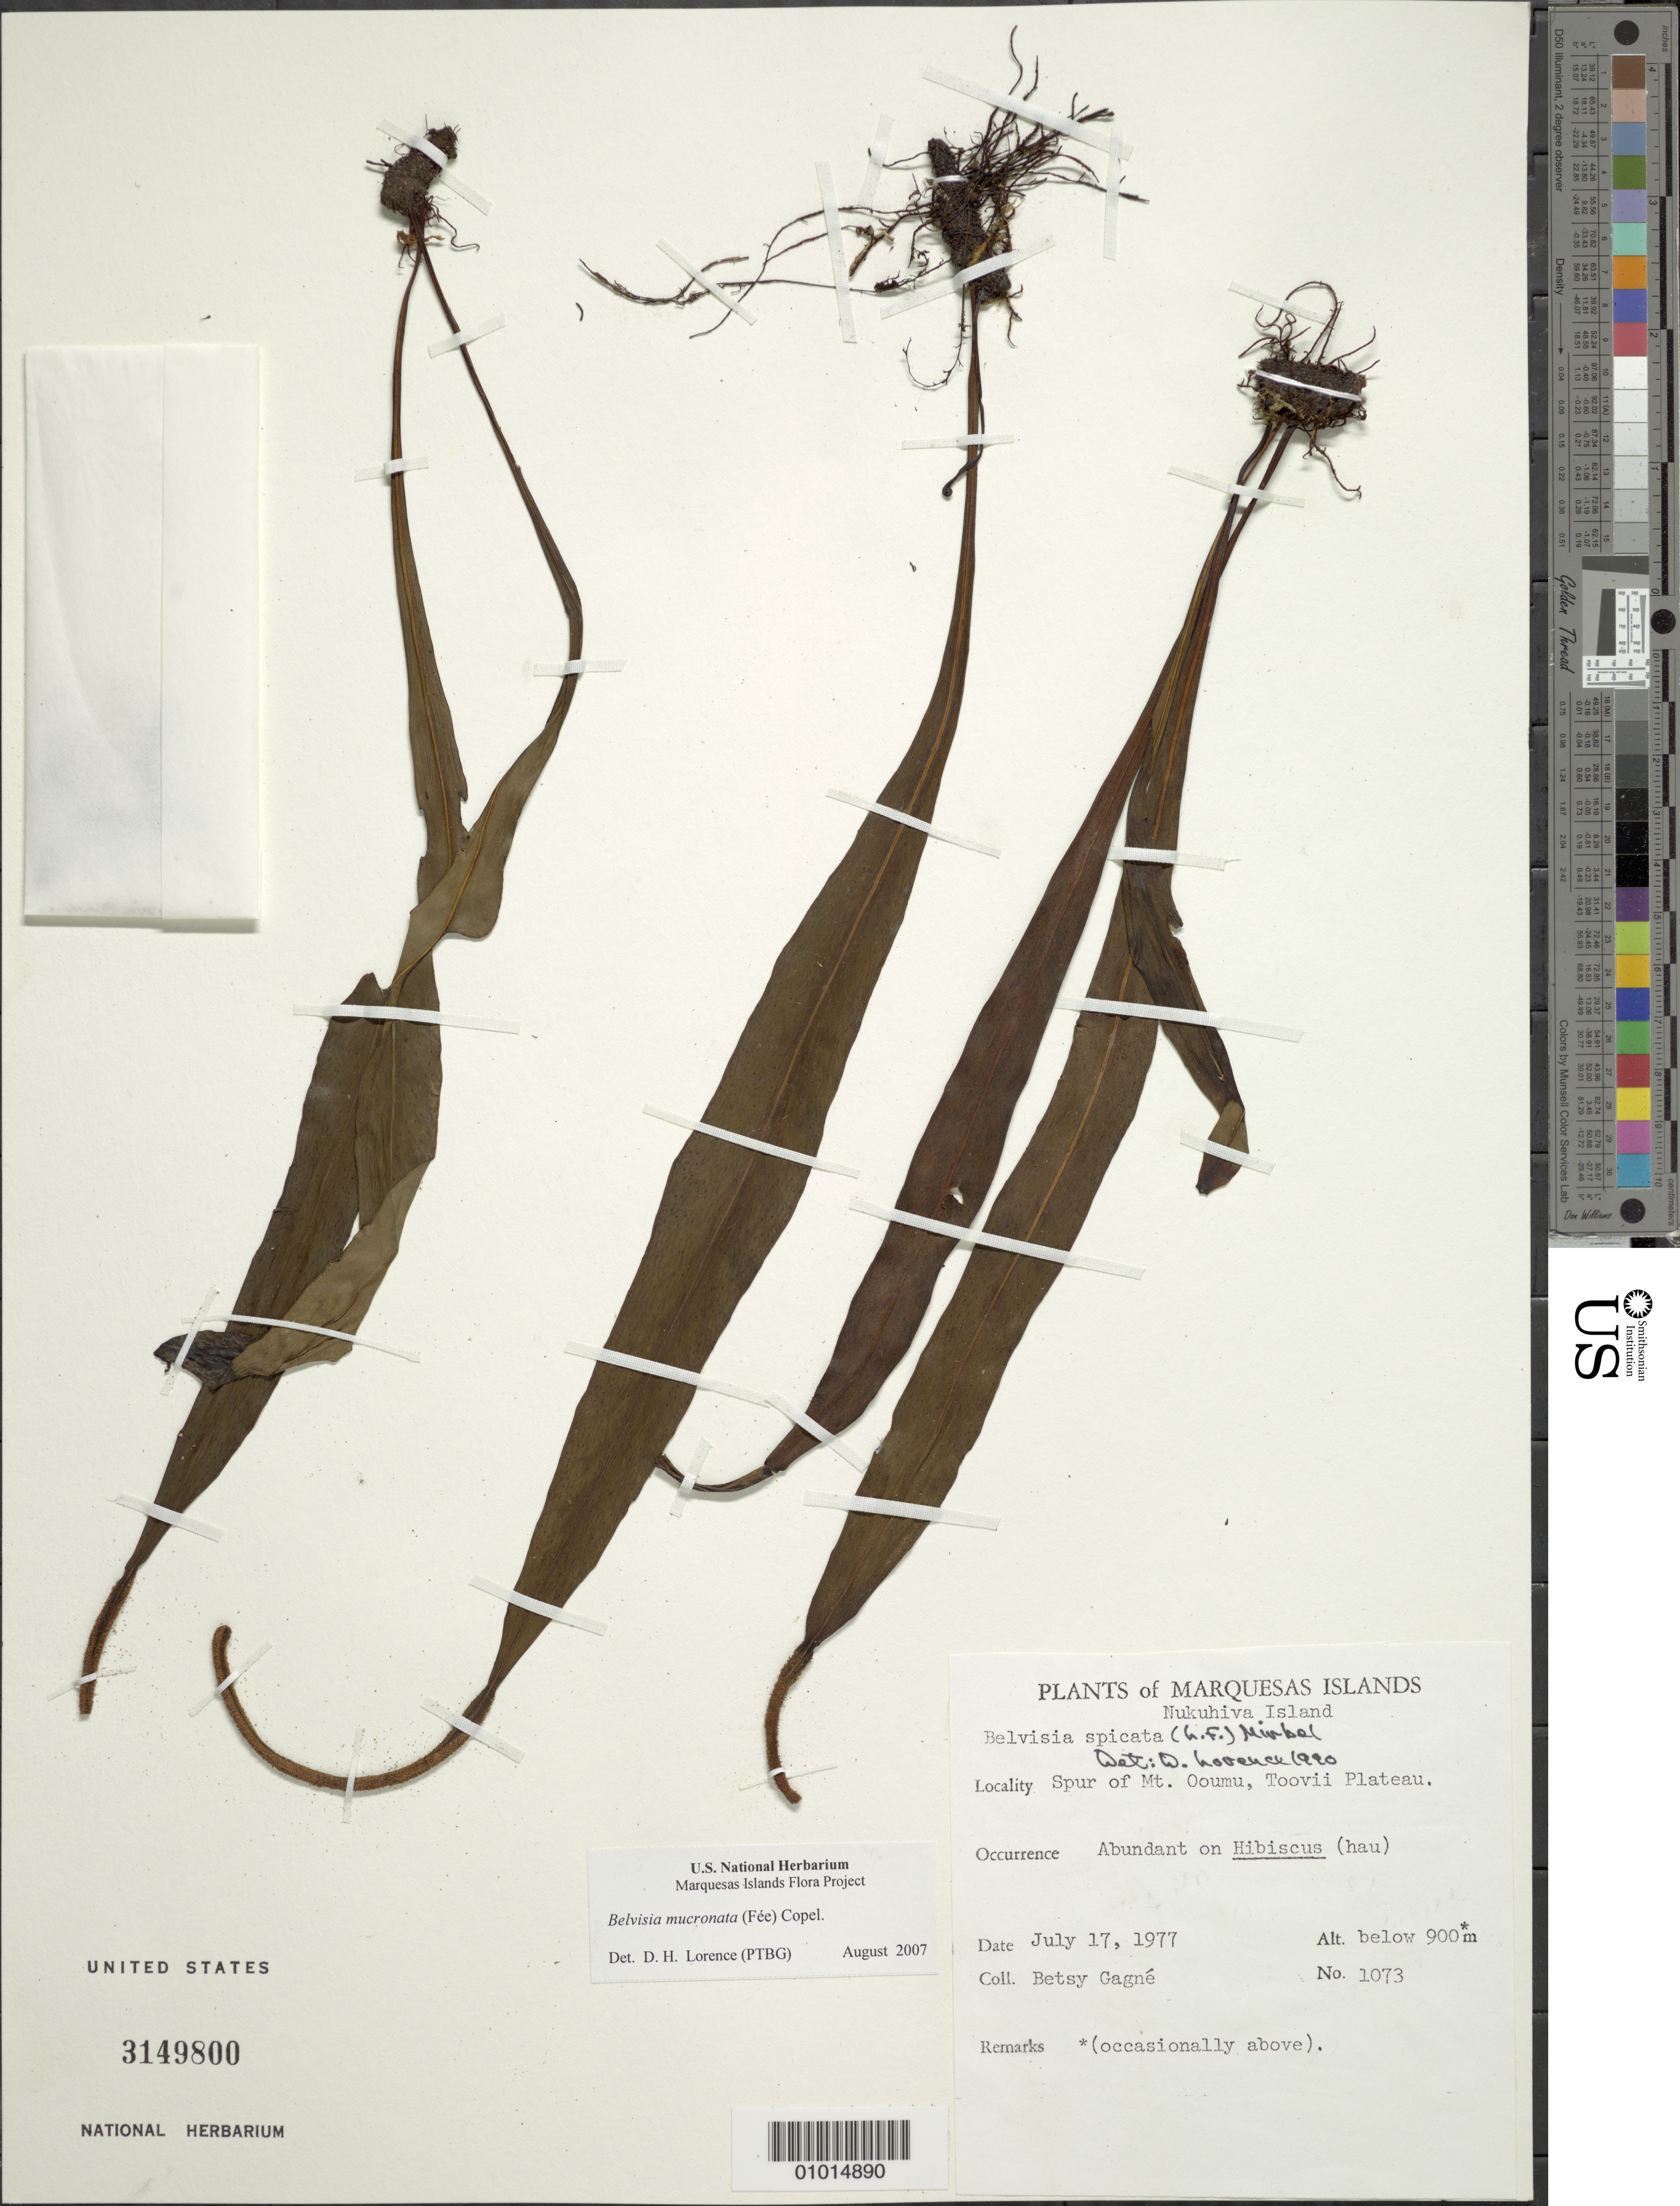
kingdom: Plantae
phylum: Tracheophyta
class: Polypodiopsida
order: Polypodiales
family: Polypodiaceae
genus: Lepisorus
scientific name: Lepisorus mucronatus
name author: (Fée) Li S. Wang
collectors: B. H. Gagné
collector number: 1073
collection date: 1977-07-17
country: French Polynesia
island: Nuku Hiva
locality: Toovii Plateau, spur of Mt. Ooumu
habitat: Abundant on Hibiscus (hau); occasioal above 900 m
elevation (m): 900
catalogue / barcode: US 3149800